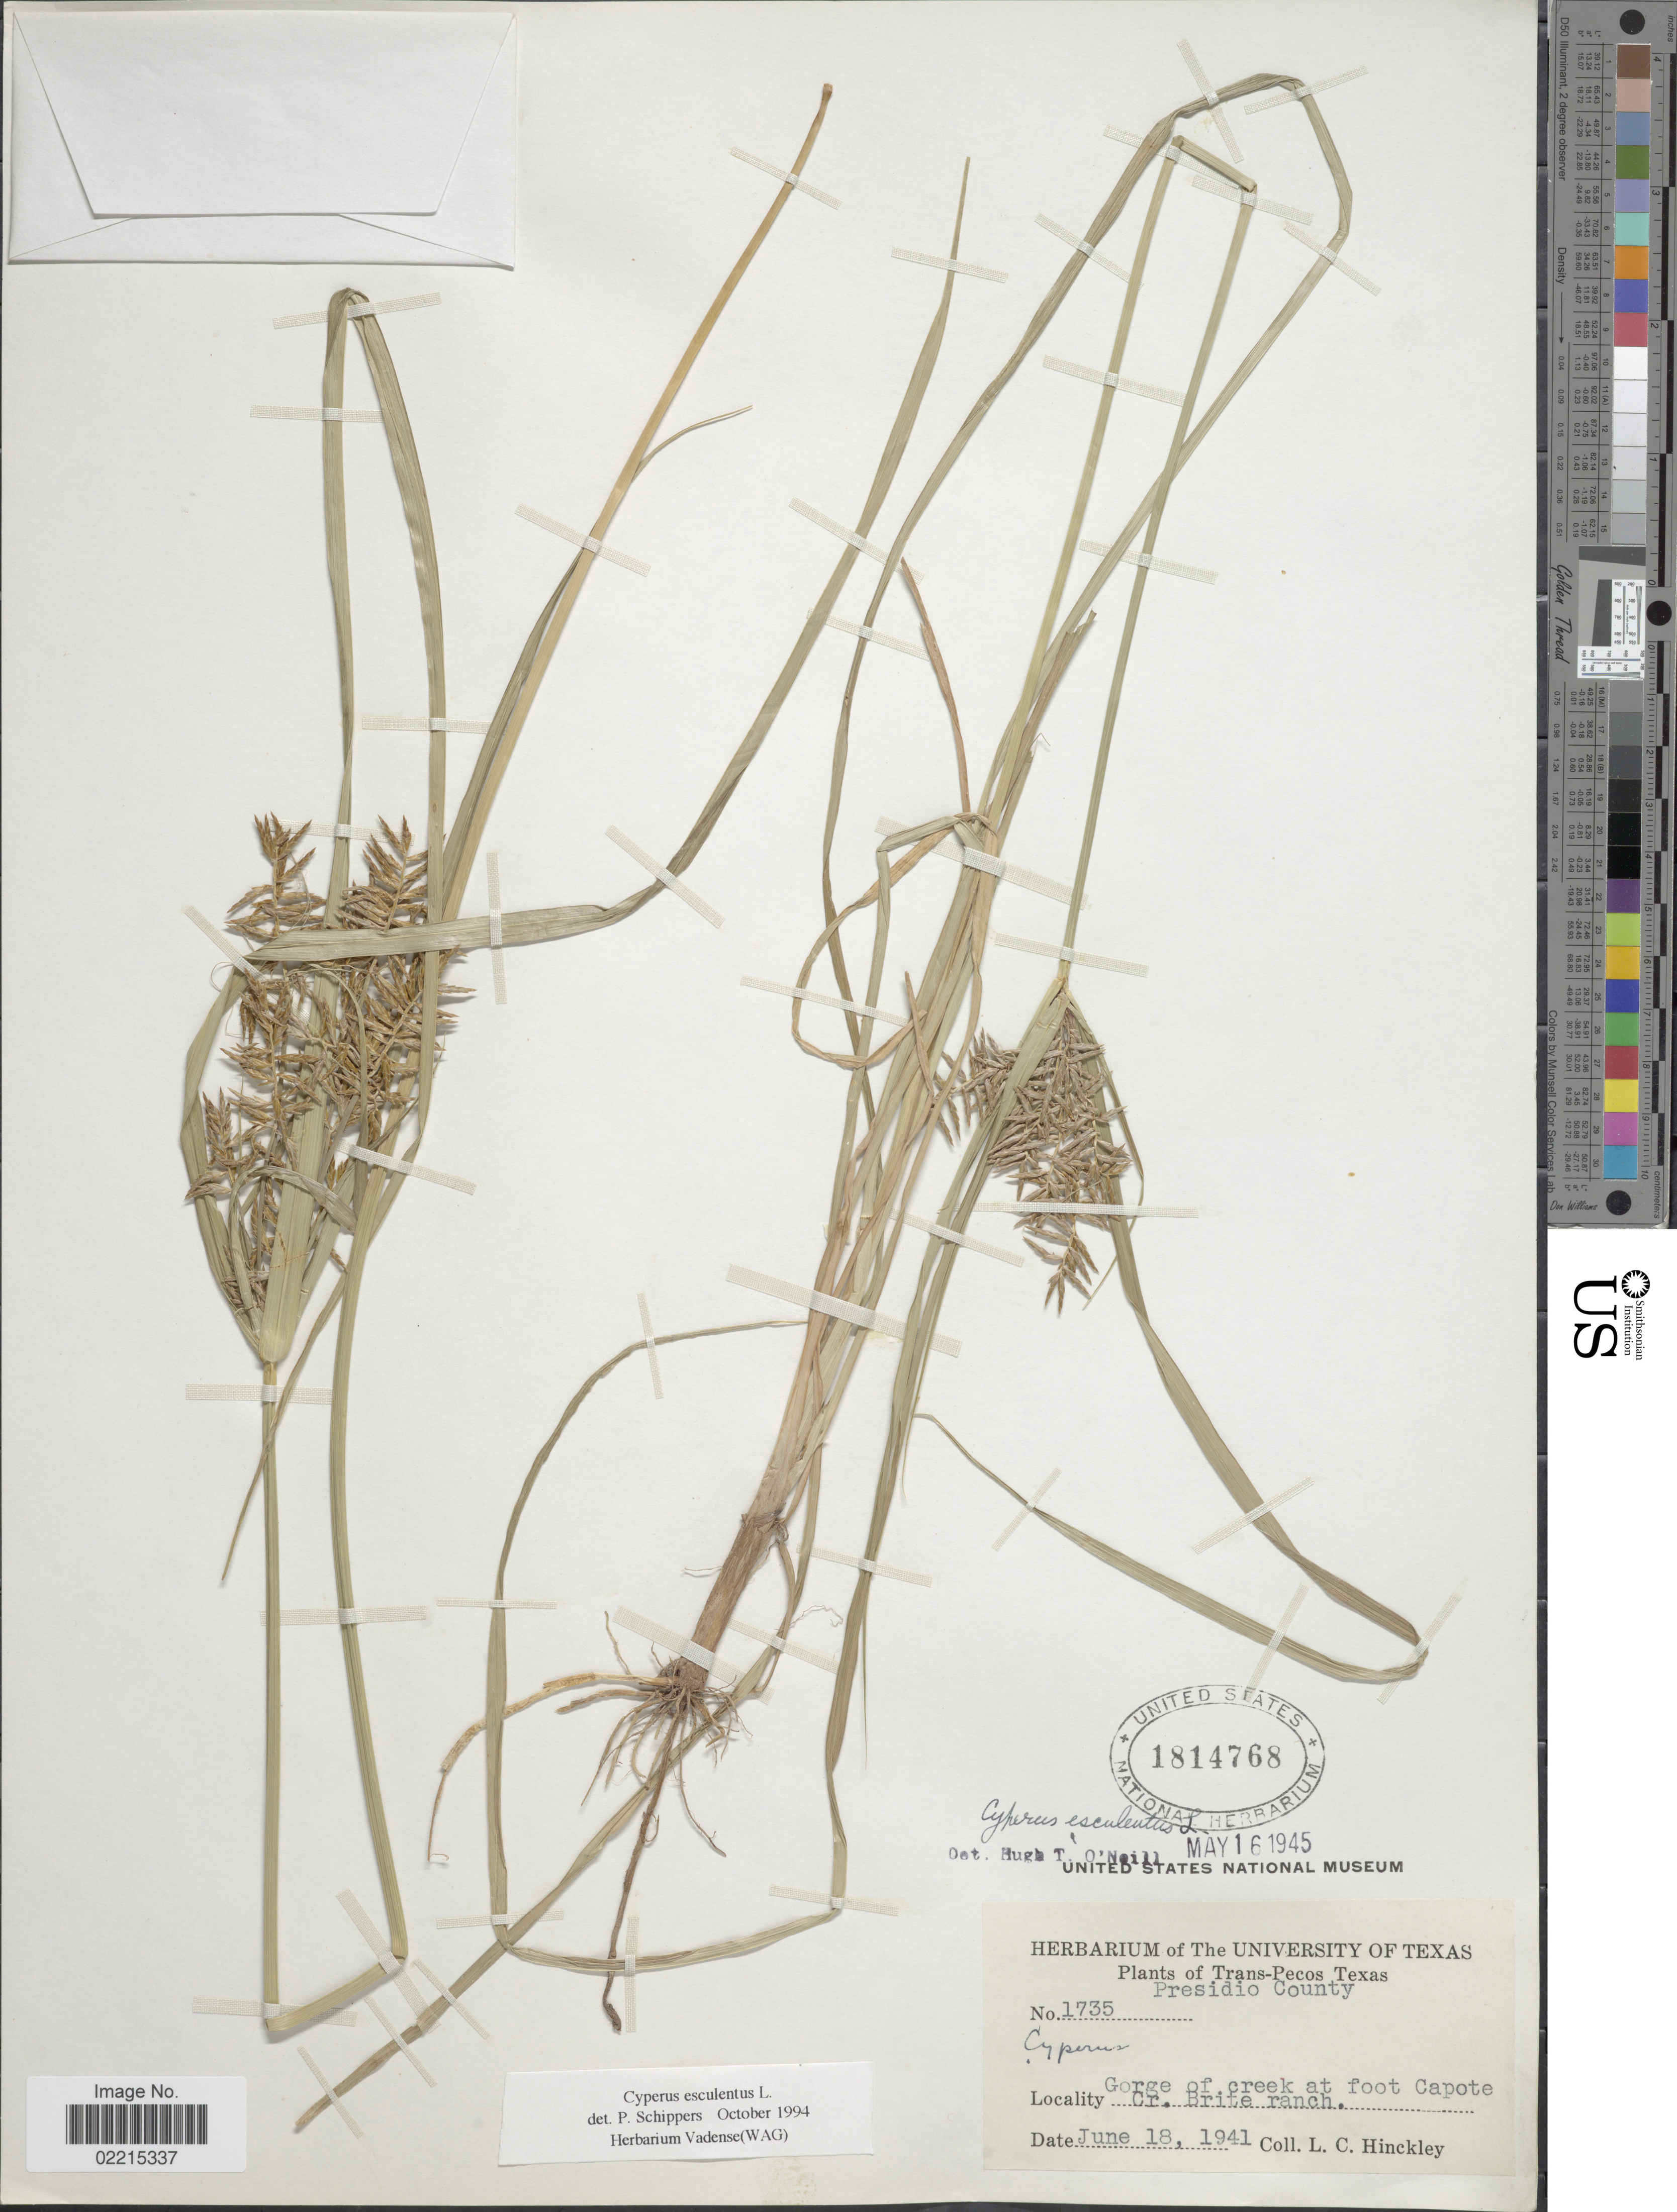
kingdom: Plantae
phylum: Tracheophyta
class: Liliopsida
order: Poales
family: Cyperaceae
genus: Cyperus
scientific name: Cyperus esculentus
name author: L.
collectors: L. Hinckley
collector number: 1735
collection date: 1941-06-18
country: United States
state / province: Texas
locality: Trans-Pecos Texas, Presidio County, Gorge of creek at foot Capote Cr. Brite ranch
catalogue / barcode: US 1814768